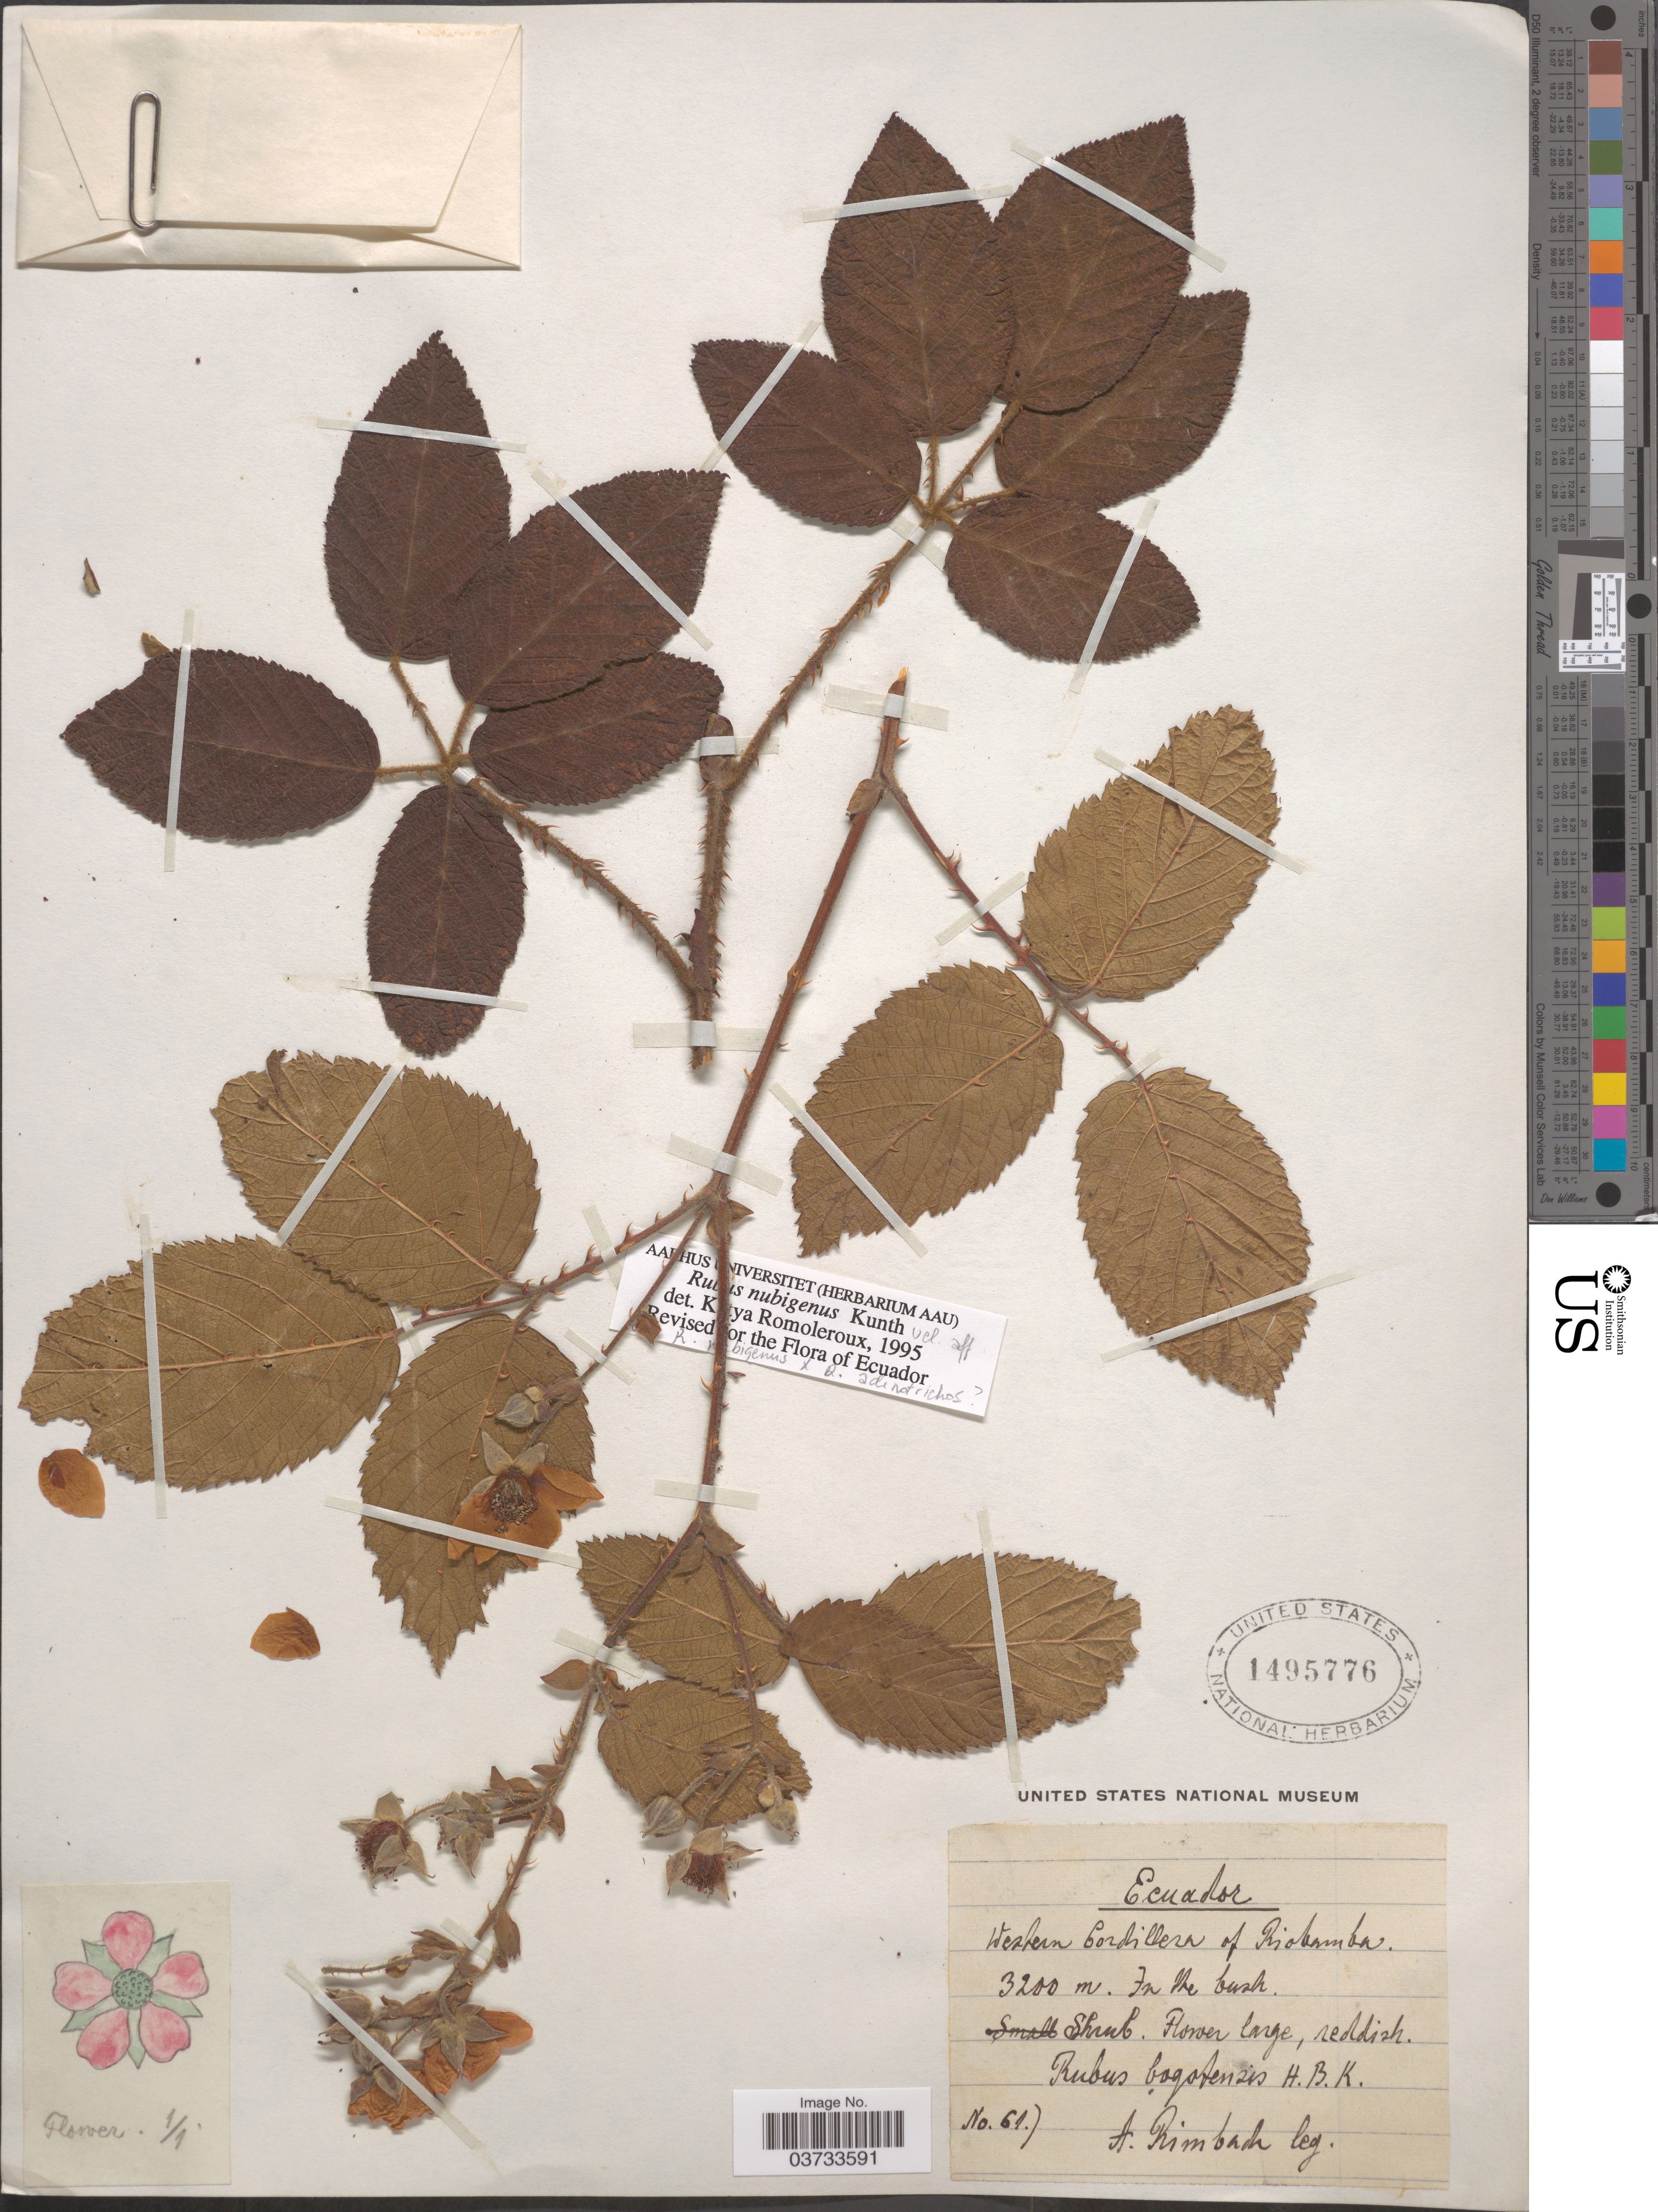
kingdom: Plantae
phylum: Tracheophyta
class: Magnoliopsida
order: Rosales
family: Rosaceae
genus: Rubus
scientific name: Rubus nubigenus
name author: Kunth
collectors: A. Rimbach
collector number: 61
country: Ecuador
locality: Western Cordillera of Riobamba.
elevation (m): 3200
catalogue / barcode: US 1495776